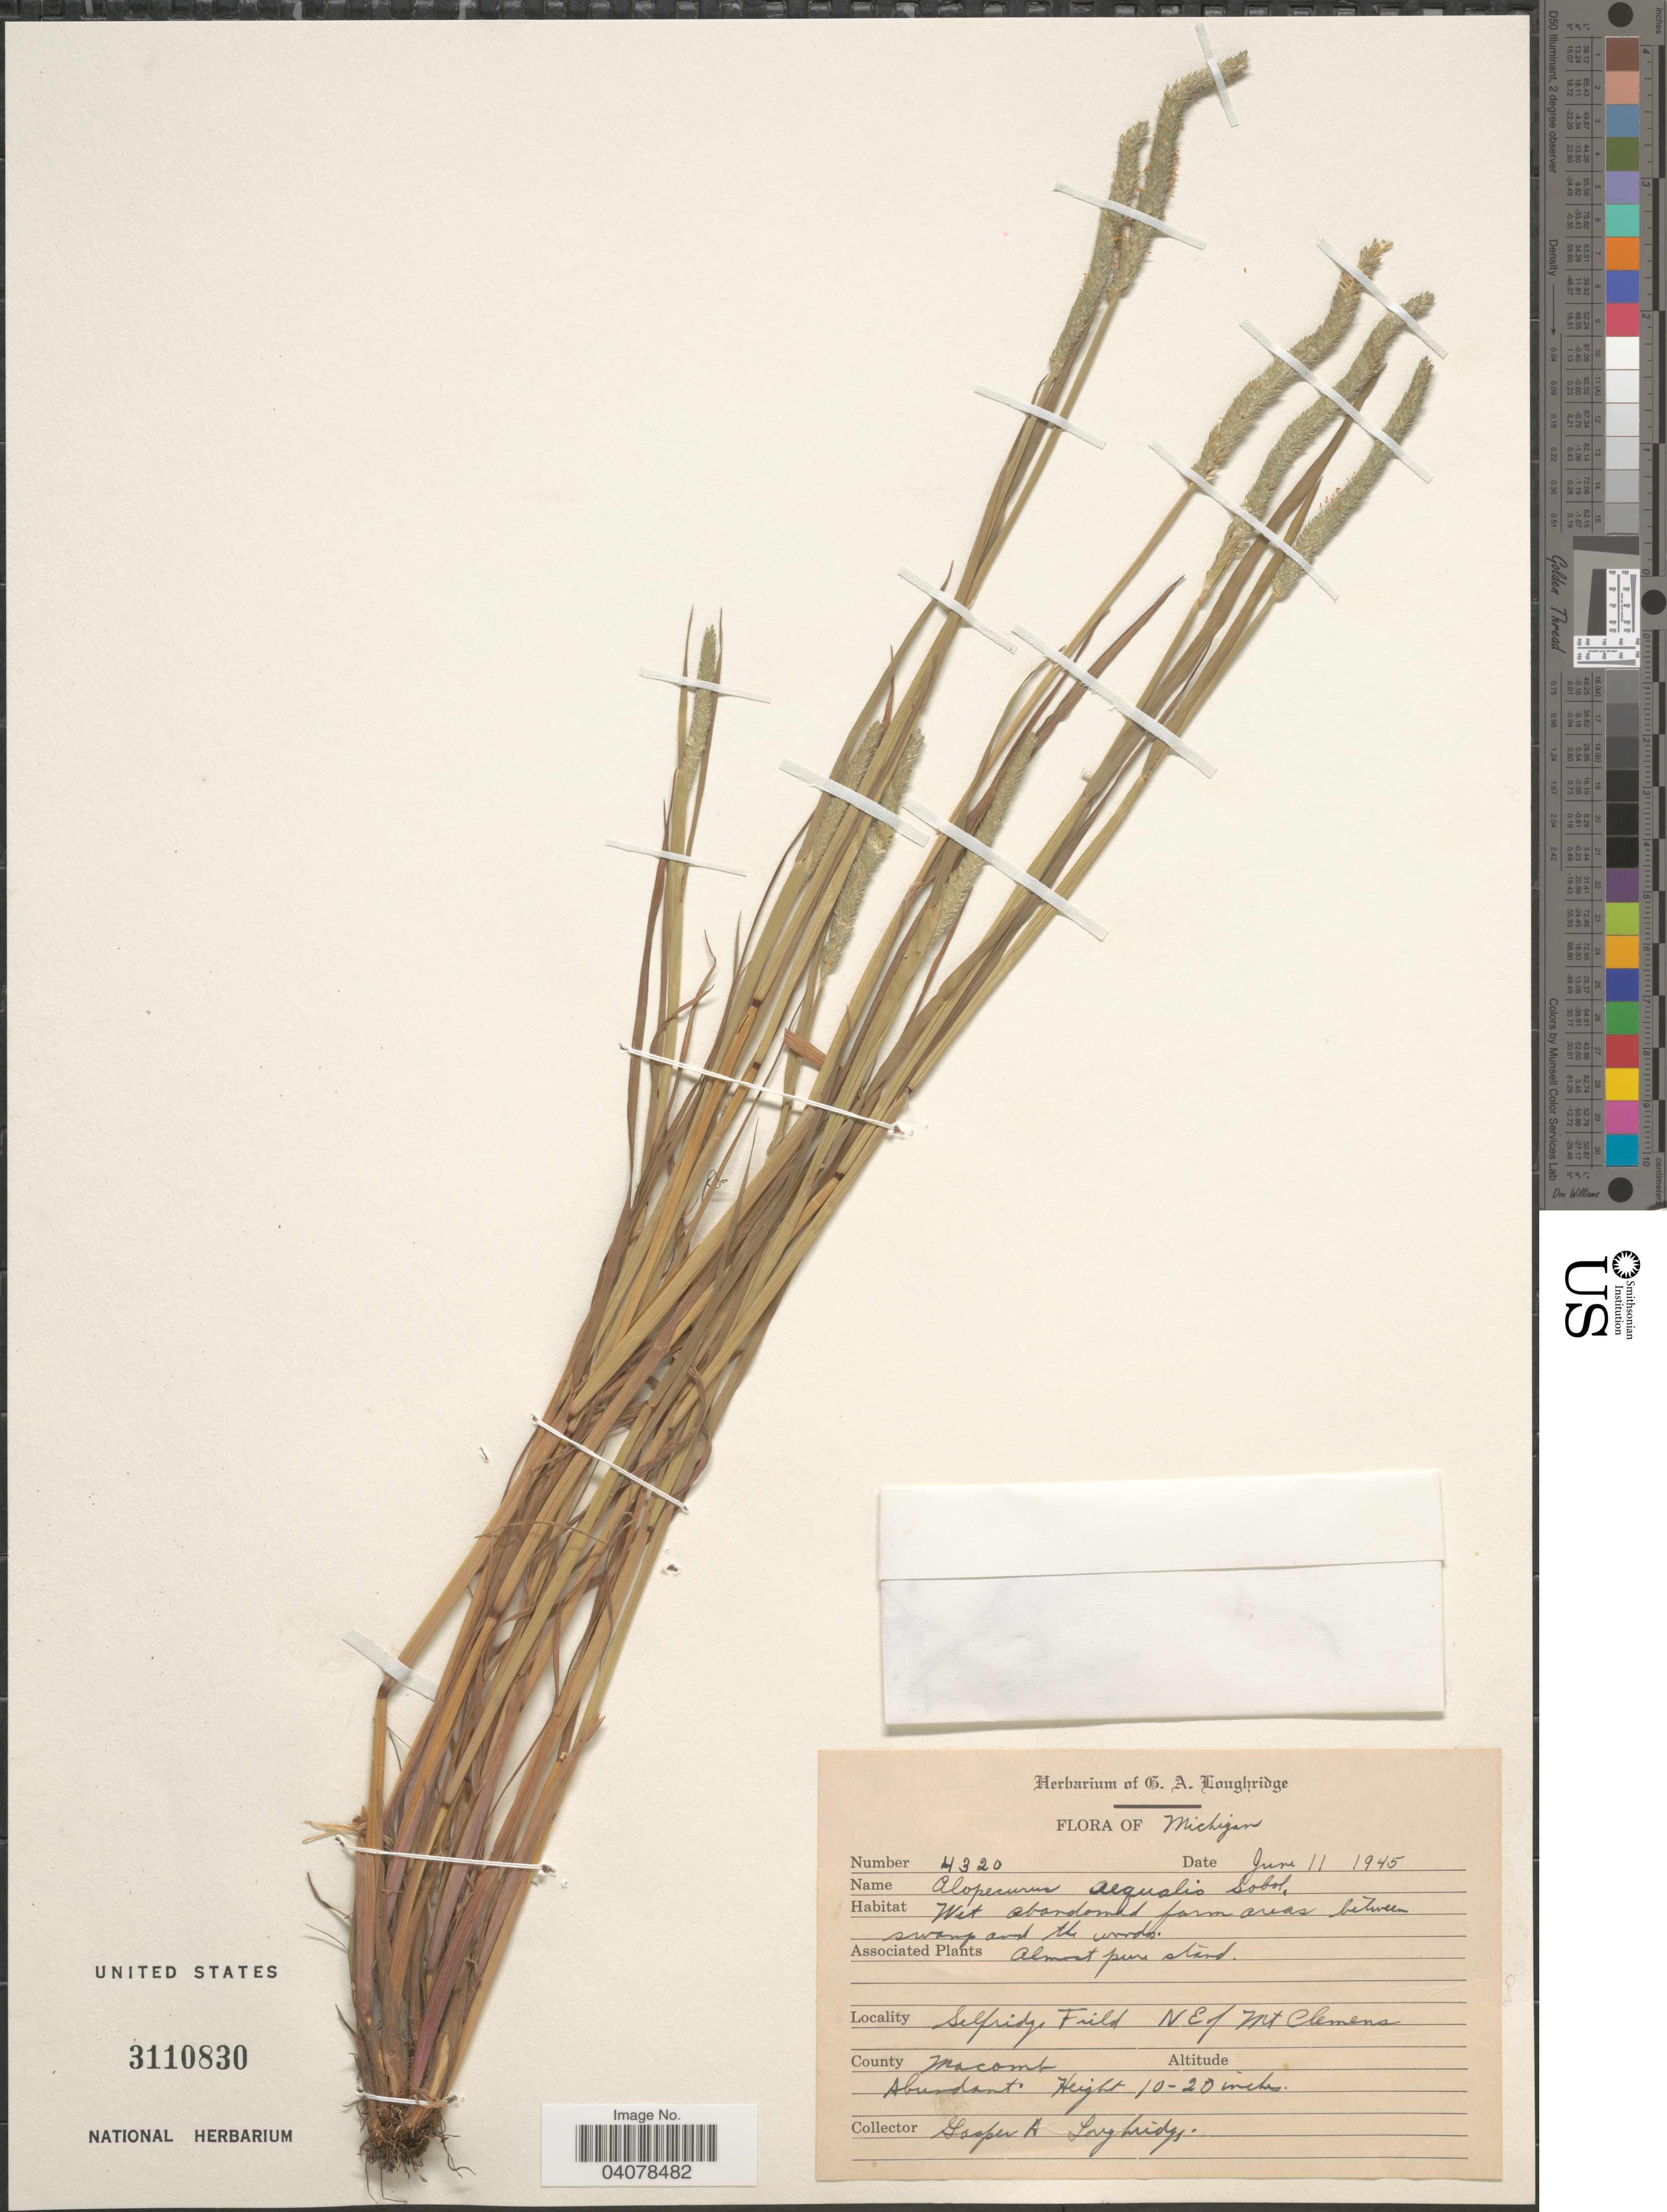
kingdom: Plantae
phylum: Tracheophyta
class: Liliopsida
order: Poales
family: Poaceae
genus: Alopecurus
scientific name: Alopecurus aequalis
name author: Sobol.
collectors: G. Loughridge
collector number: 4320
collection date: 1945-06-11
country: United States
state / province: Michigan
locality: Selfridge Field N.E. of Mt Clemens. County Macomb.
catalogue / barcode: US 3110830